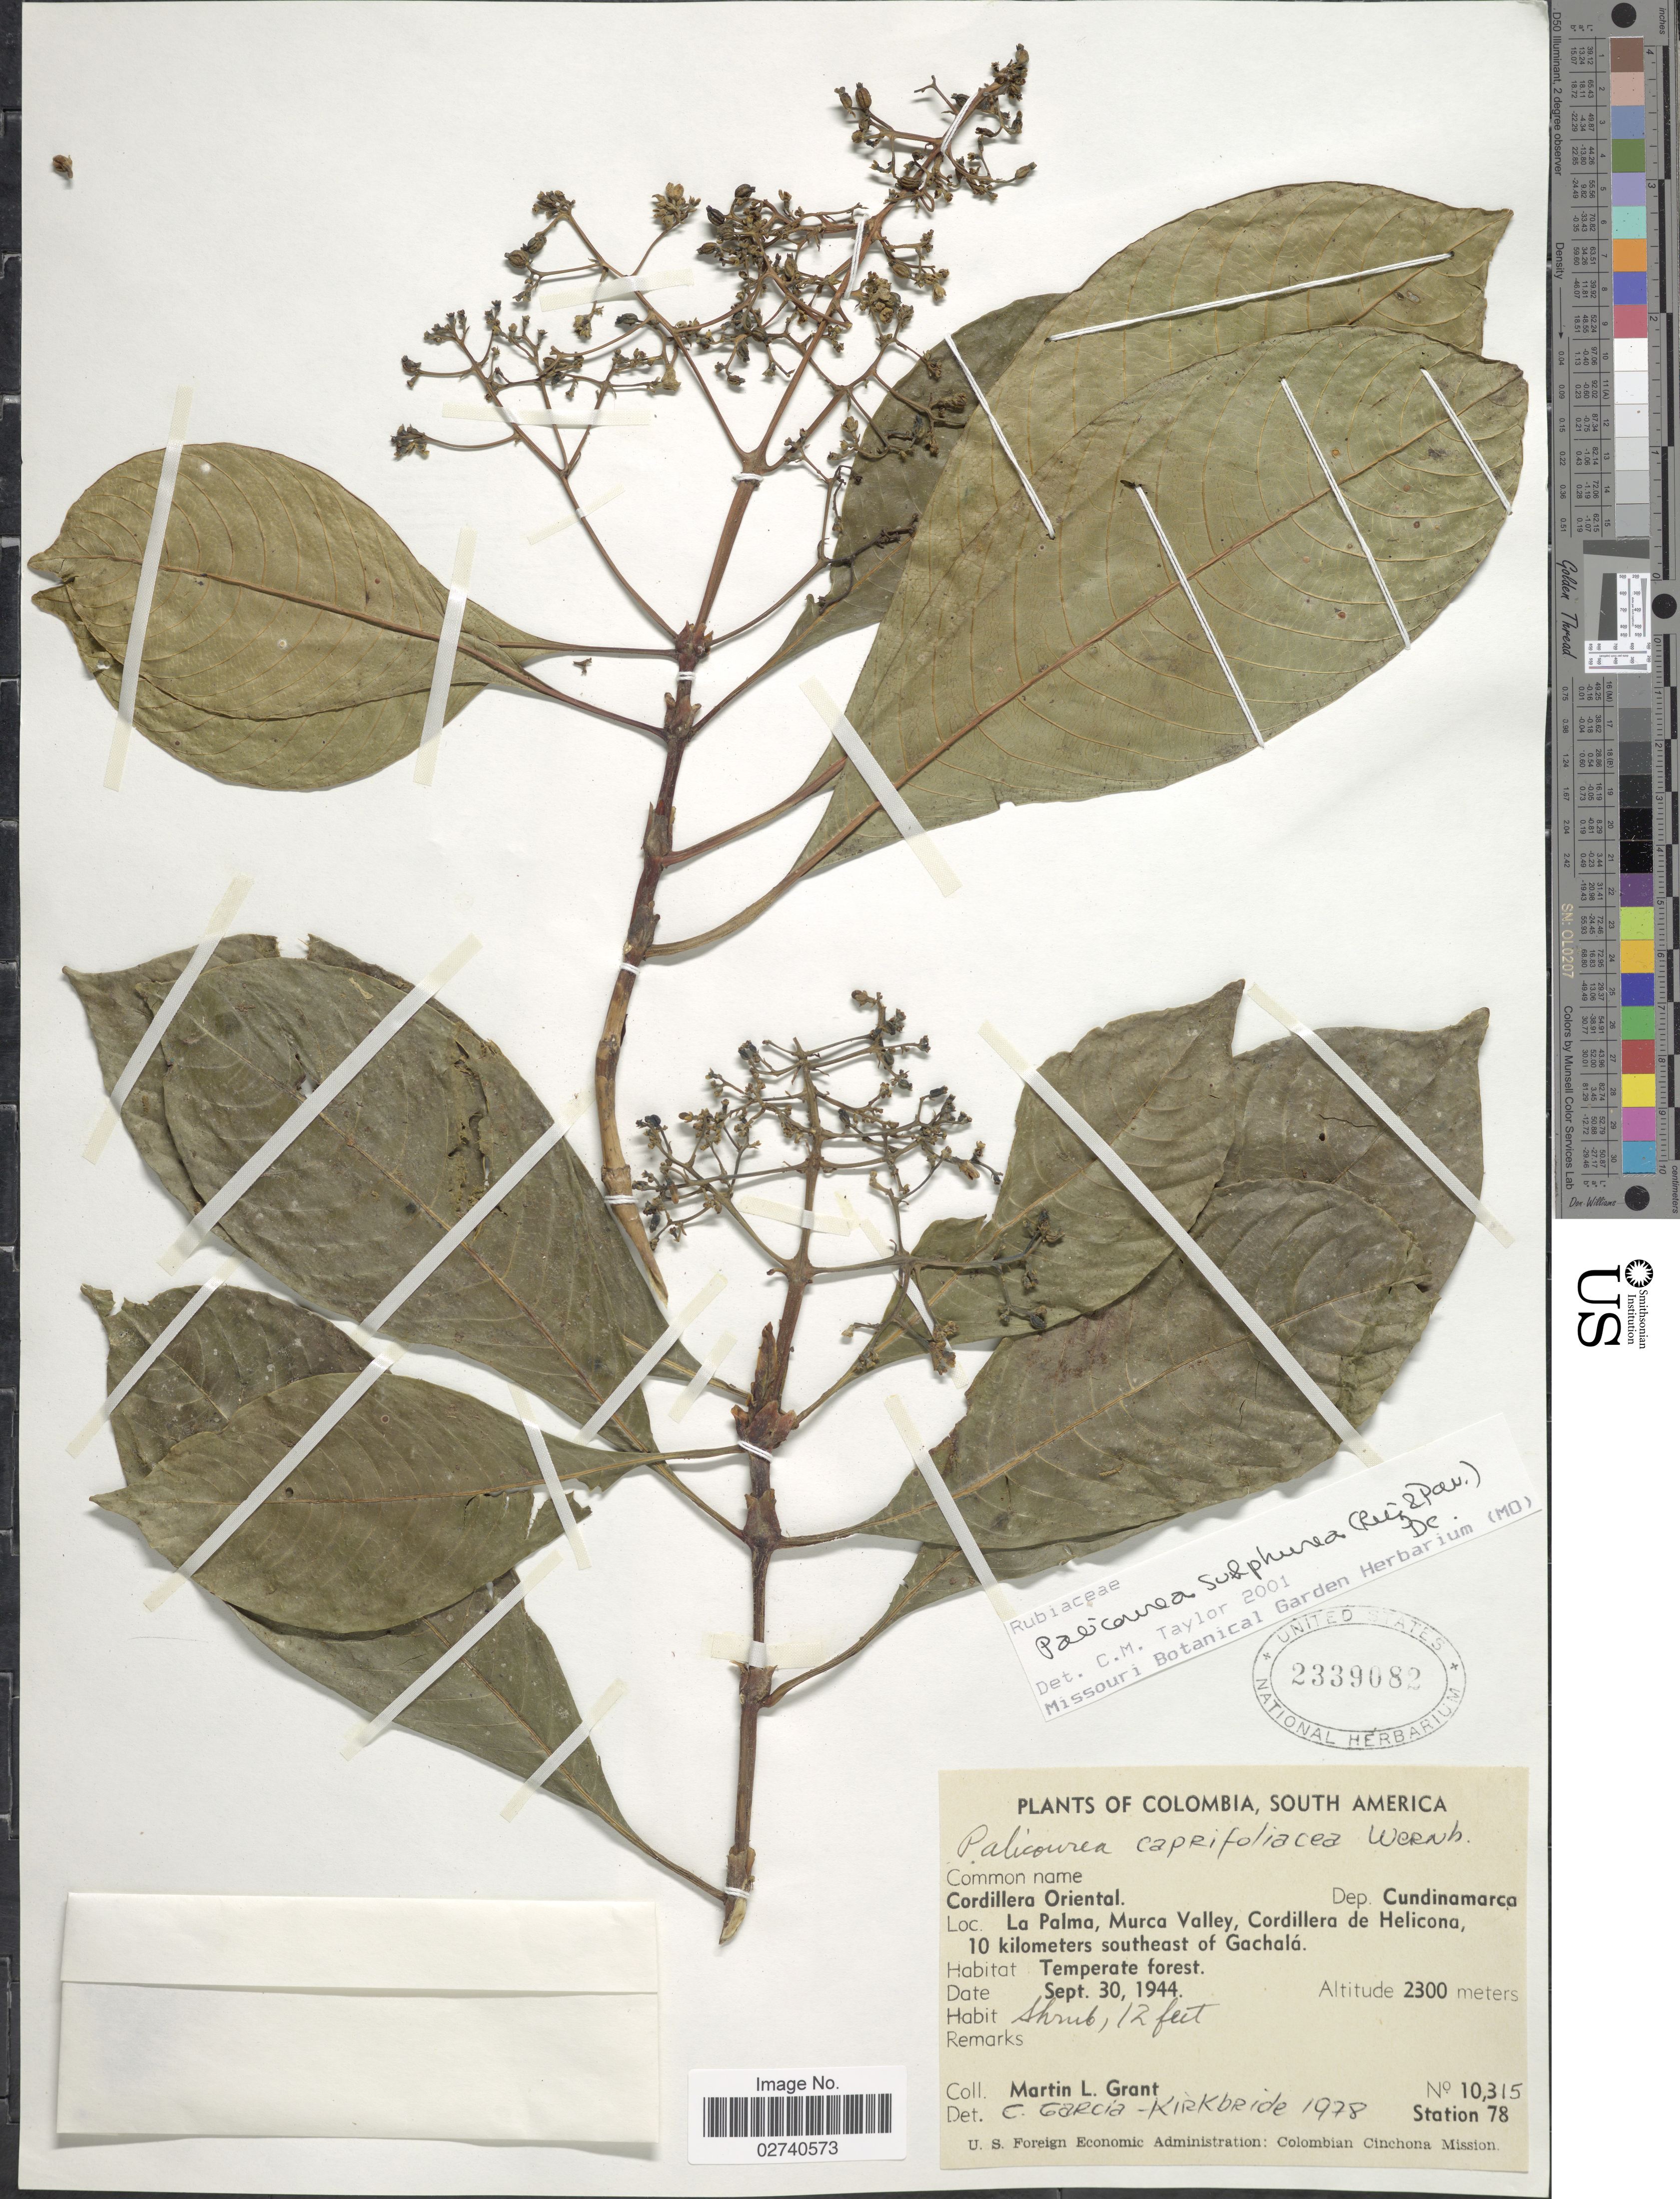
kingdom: Plantae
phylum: Tracheophyta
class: Magnoliopsida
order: Gentianales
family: Rubiaceae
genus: Palicourea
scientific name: Palicourea sulphurea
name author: (Ruiz & Pav.) DC.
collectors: M. L. Grant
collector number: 10315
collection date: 1944-09-30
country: Colombia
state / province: Cundinamarca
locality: Cordillera Oriental. La Palma, Murca Valley, Cordillera de Helicona, 10 kilometers southeast of Gachala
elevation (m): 2300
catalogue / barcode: US 2339082